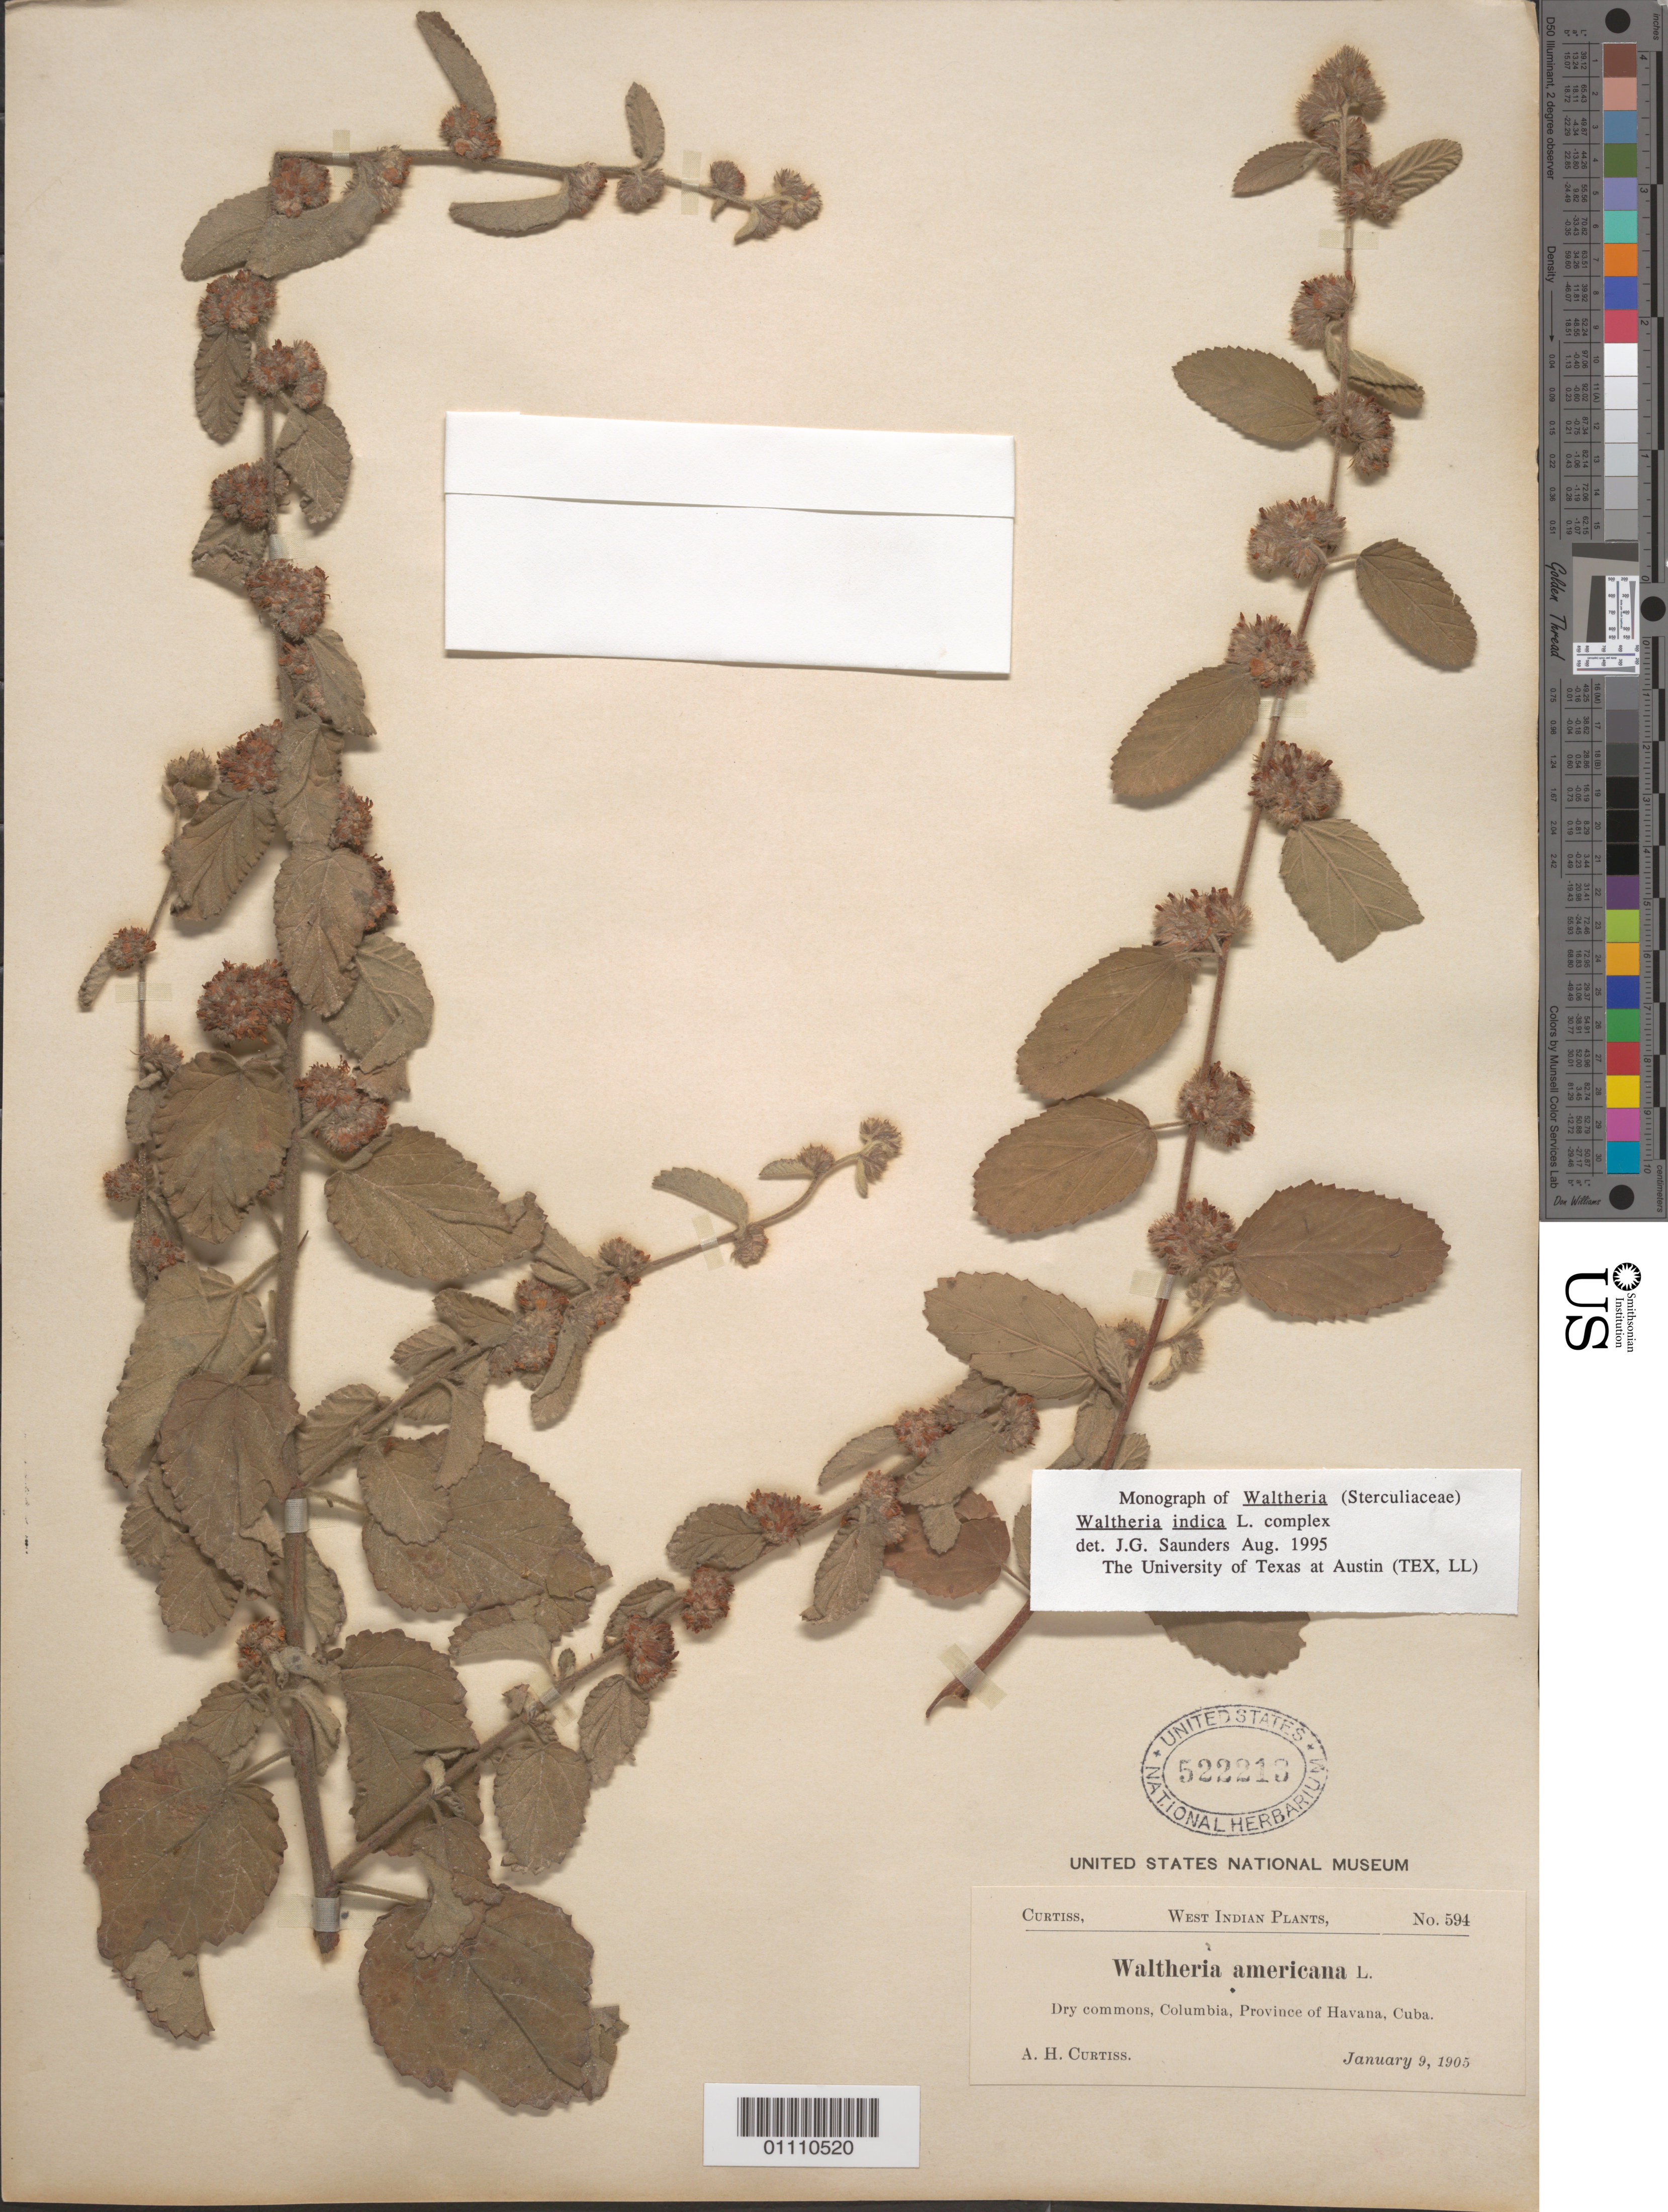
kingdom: Plantae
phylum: Tracheophyta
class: Magnoliopsida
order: Malvales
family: Malvaceae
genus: Waltheria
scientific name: Waltheria indica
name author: L.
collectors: A. H. Curtiss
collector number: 594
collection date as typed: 09 Jan 1905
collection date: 1905-01-09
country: Cuba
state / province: La Habana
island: Cuba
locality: Columbia, Province of Havana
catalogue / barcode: US 522213